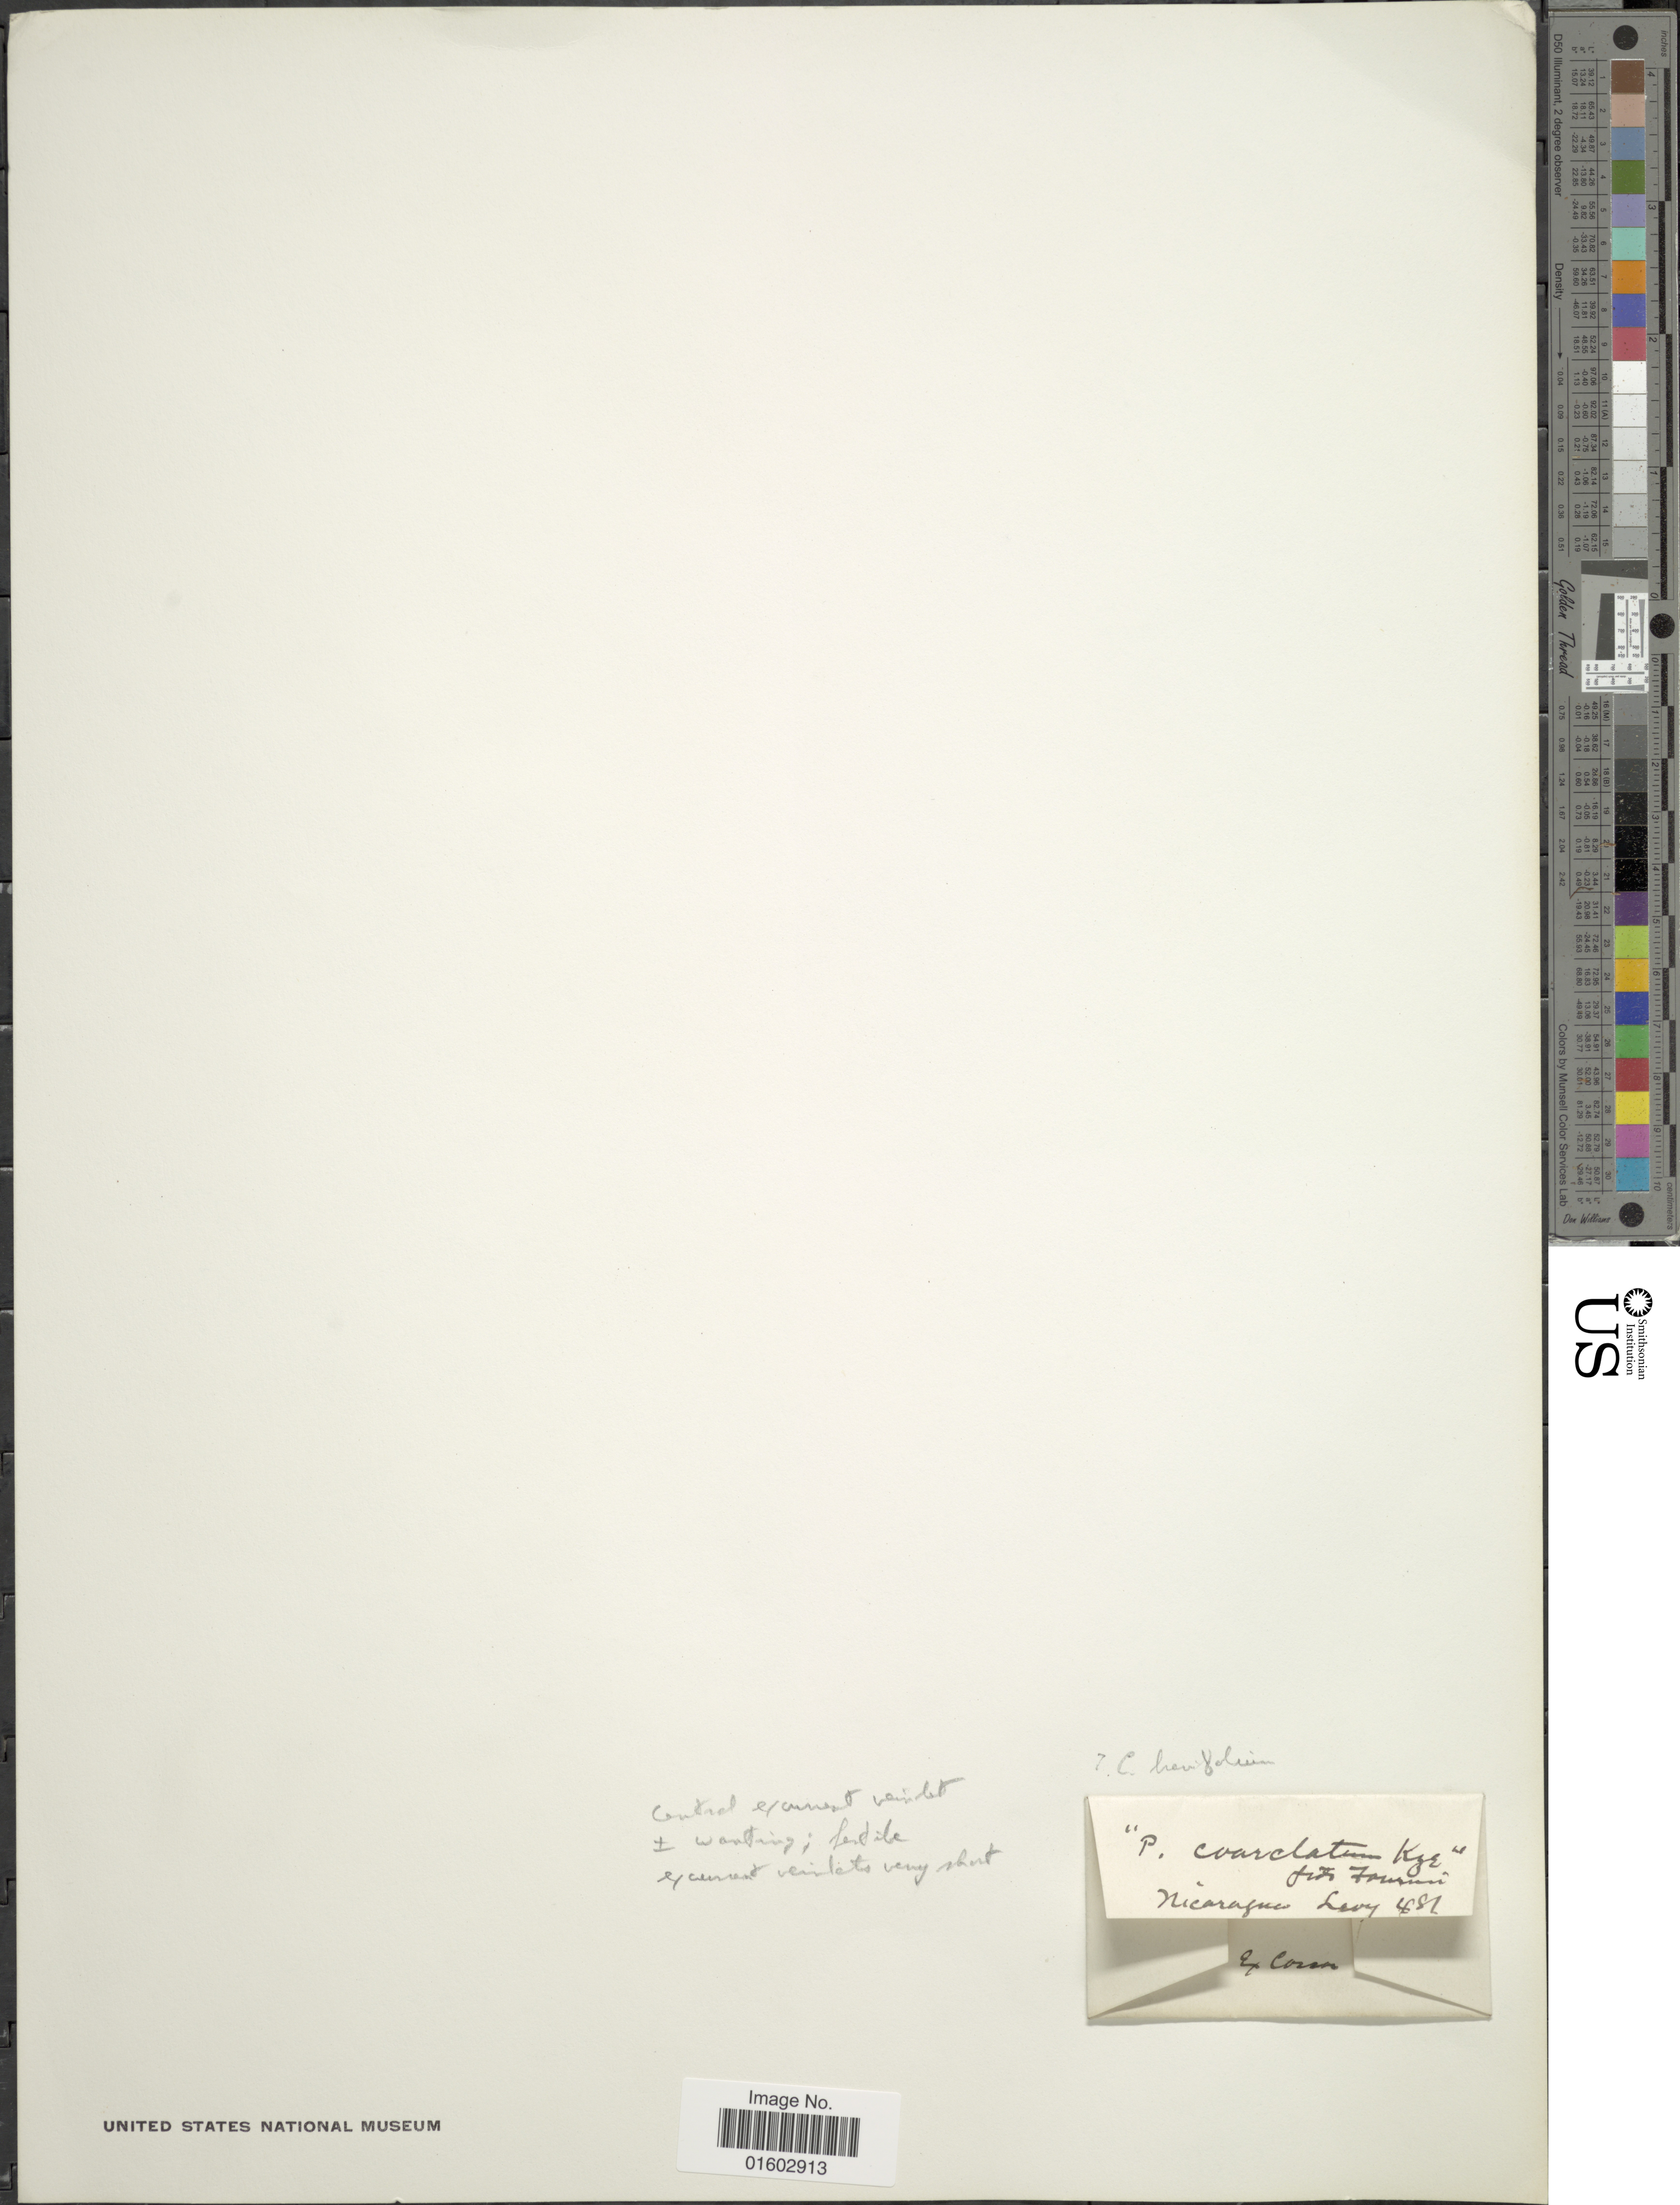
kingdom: Plantae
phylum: Tracheophyta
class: Polypodiopsida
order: Polypodiales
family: Polypodiaceae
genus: Campyloneurum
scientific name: Campyloneurum coarctatum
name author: (Kunze) Fée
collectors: -. Levy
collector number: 481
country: Nicaragua